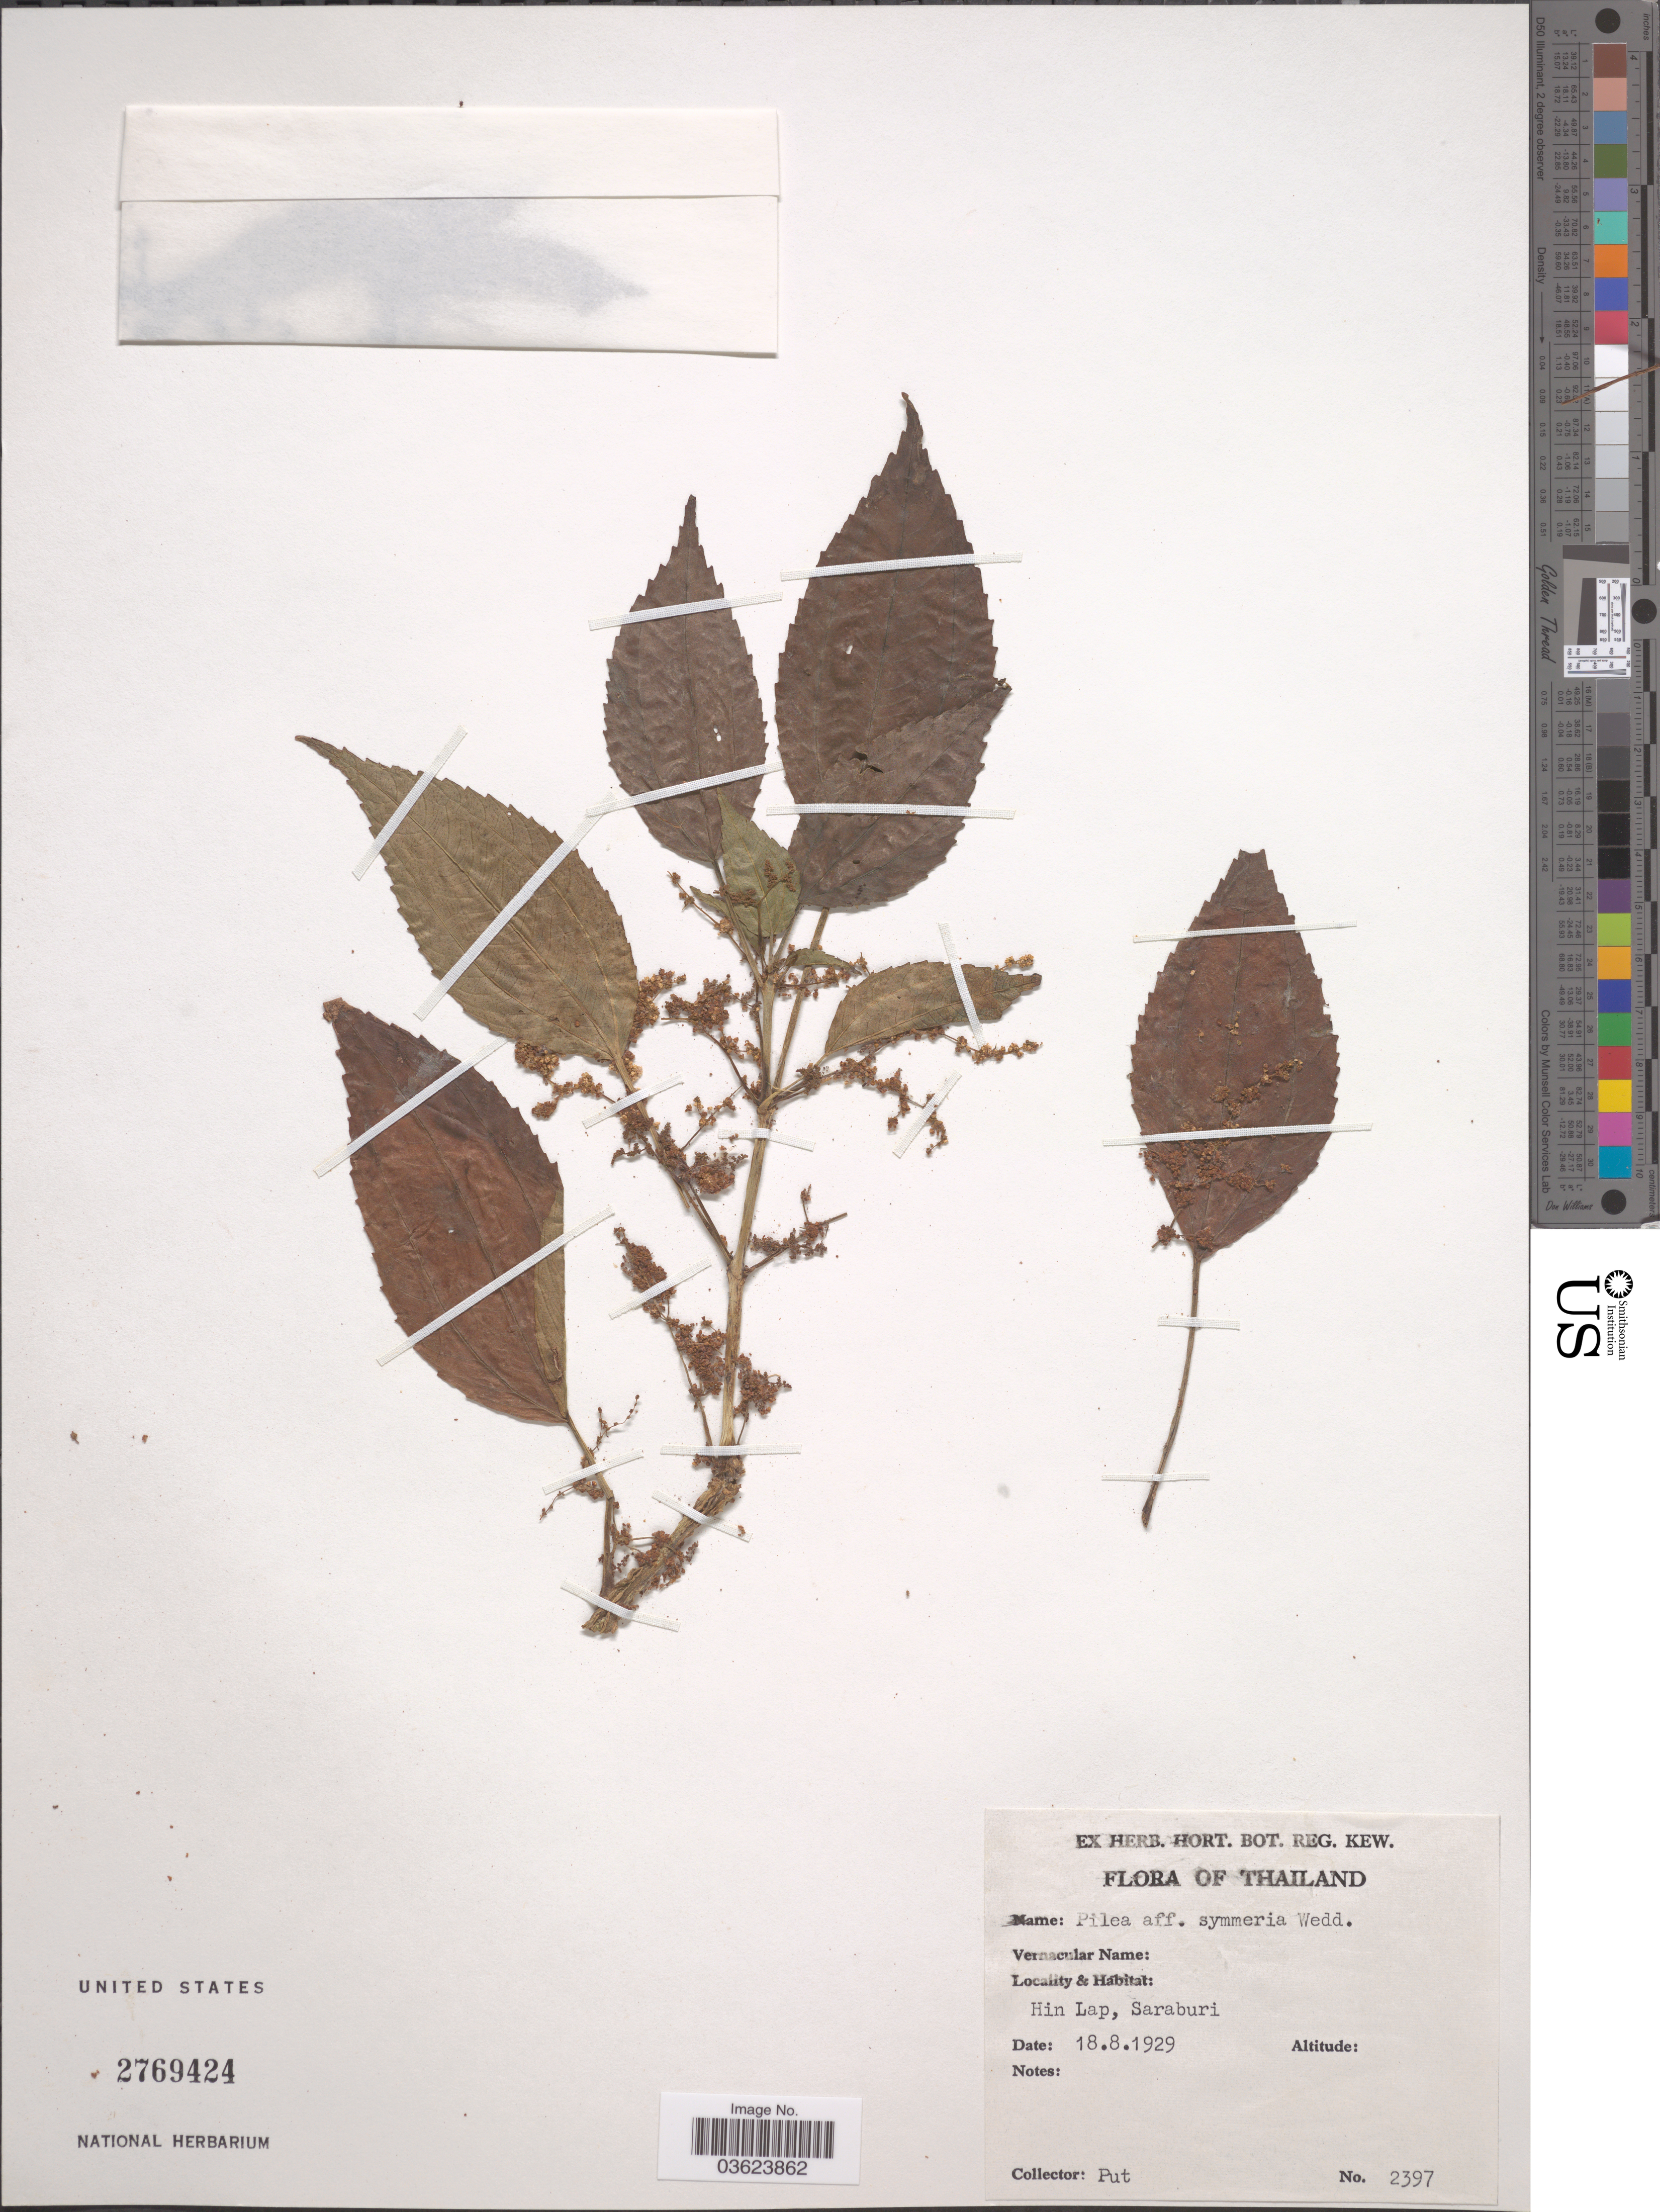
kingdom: Plantae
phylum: Tracheophyta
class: Magnoliopsida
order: Rosales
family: Urticaceae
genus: Pilea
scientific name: Pilea symmeria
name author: Wedd.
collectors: -. Put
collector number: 2397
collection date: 1929-08-18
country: Thailand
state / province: Saraburi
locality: Hin Lap, Saraburi.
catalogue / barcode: US 2769424